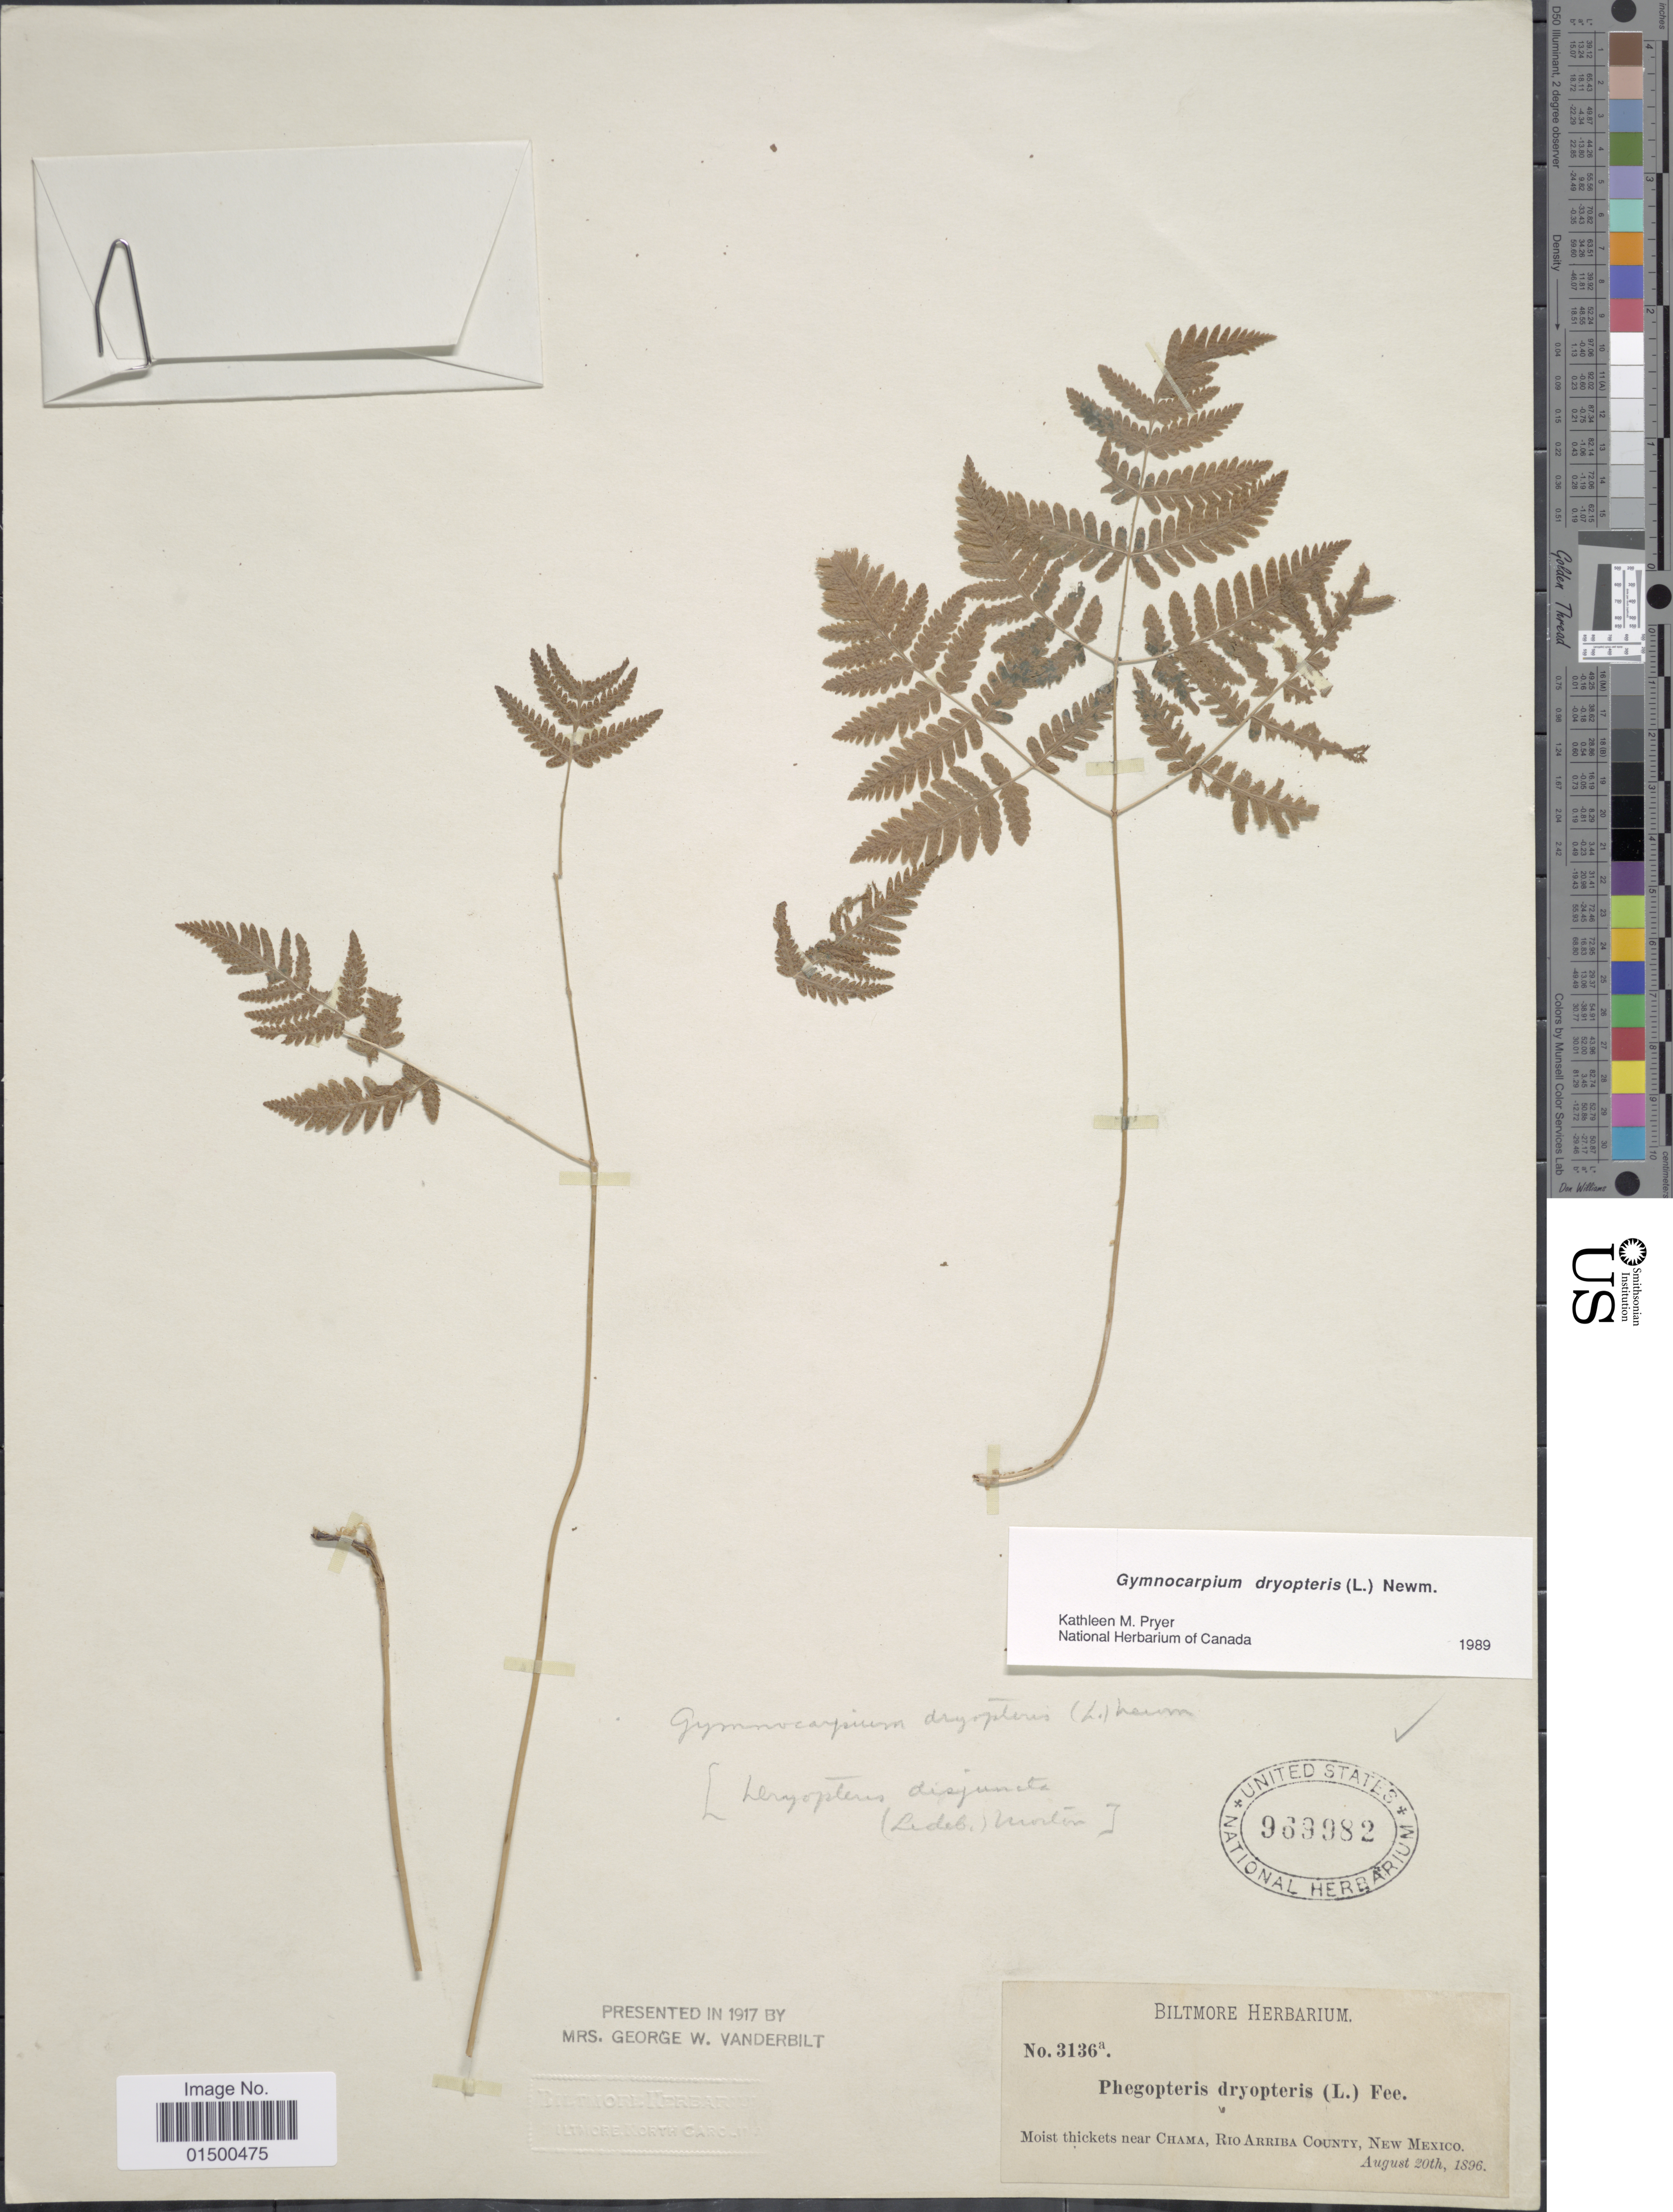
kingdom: Plantae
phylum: Tracheophyta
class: Polypodiopsida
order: Polypodiales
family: Cystopteridaceae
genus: Gymnocarpium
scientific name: Gymnocarpium dryopteris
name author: (L.) Newman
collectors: ex herb. Biltmore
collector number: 3136a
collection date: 1896-08-20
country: United States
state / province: New Mexico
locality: Moist thickets near Chama, Rio Arriba County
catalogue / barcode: US 969982